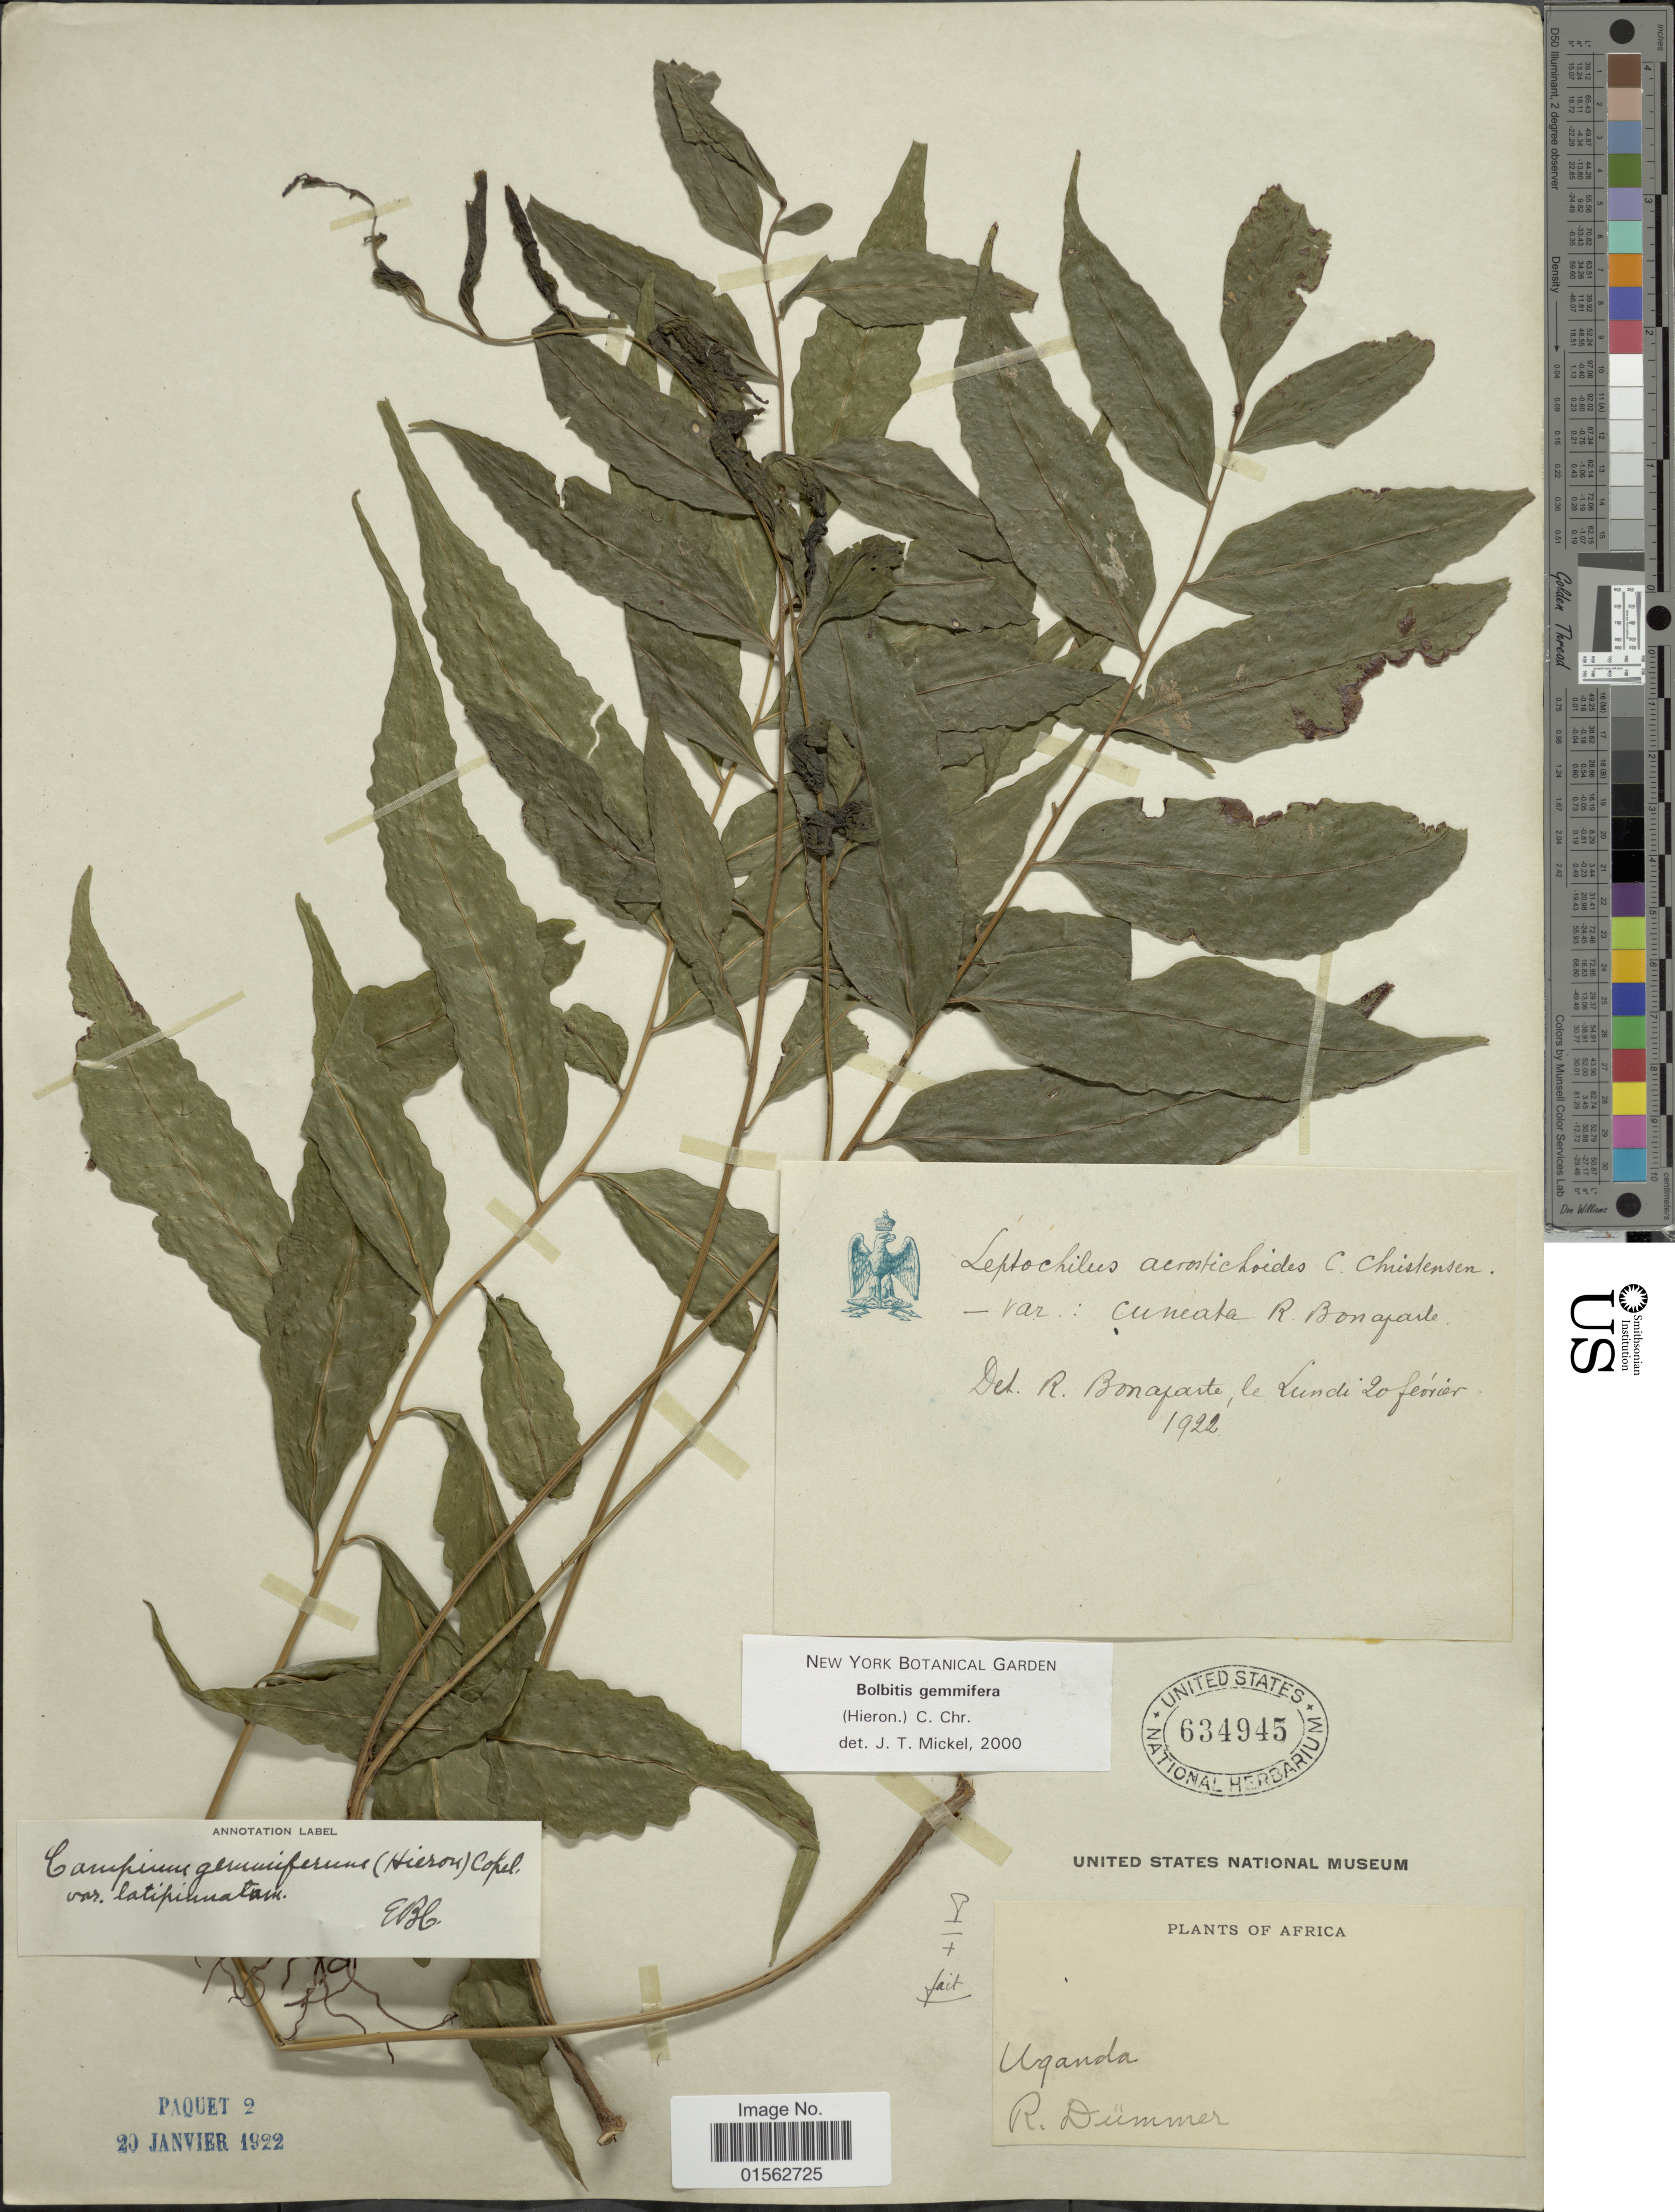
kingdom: Plantae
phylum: Tracheophyta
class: Polypodiopsida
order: Polypodiales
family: Dryopteridaceae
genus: Bolbitis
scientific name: Bolbitis gemmifera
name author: (Lam.) Alston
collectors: R. A. Dümmer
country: Uganda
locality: Africa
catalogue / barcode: US 634945